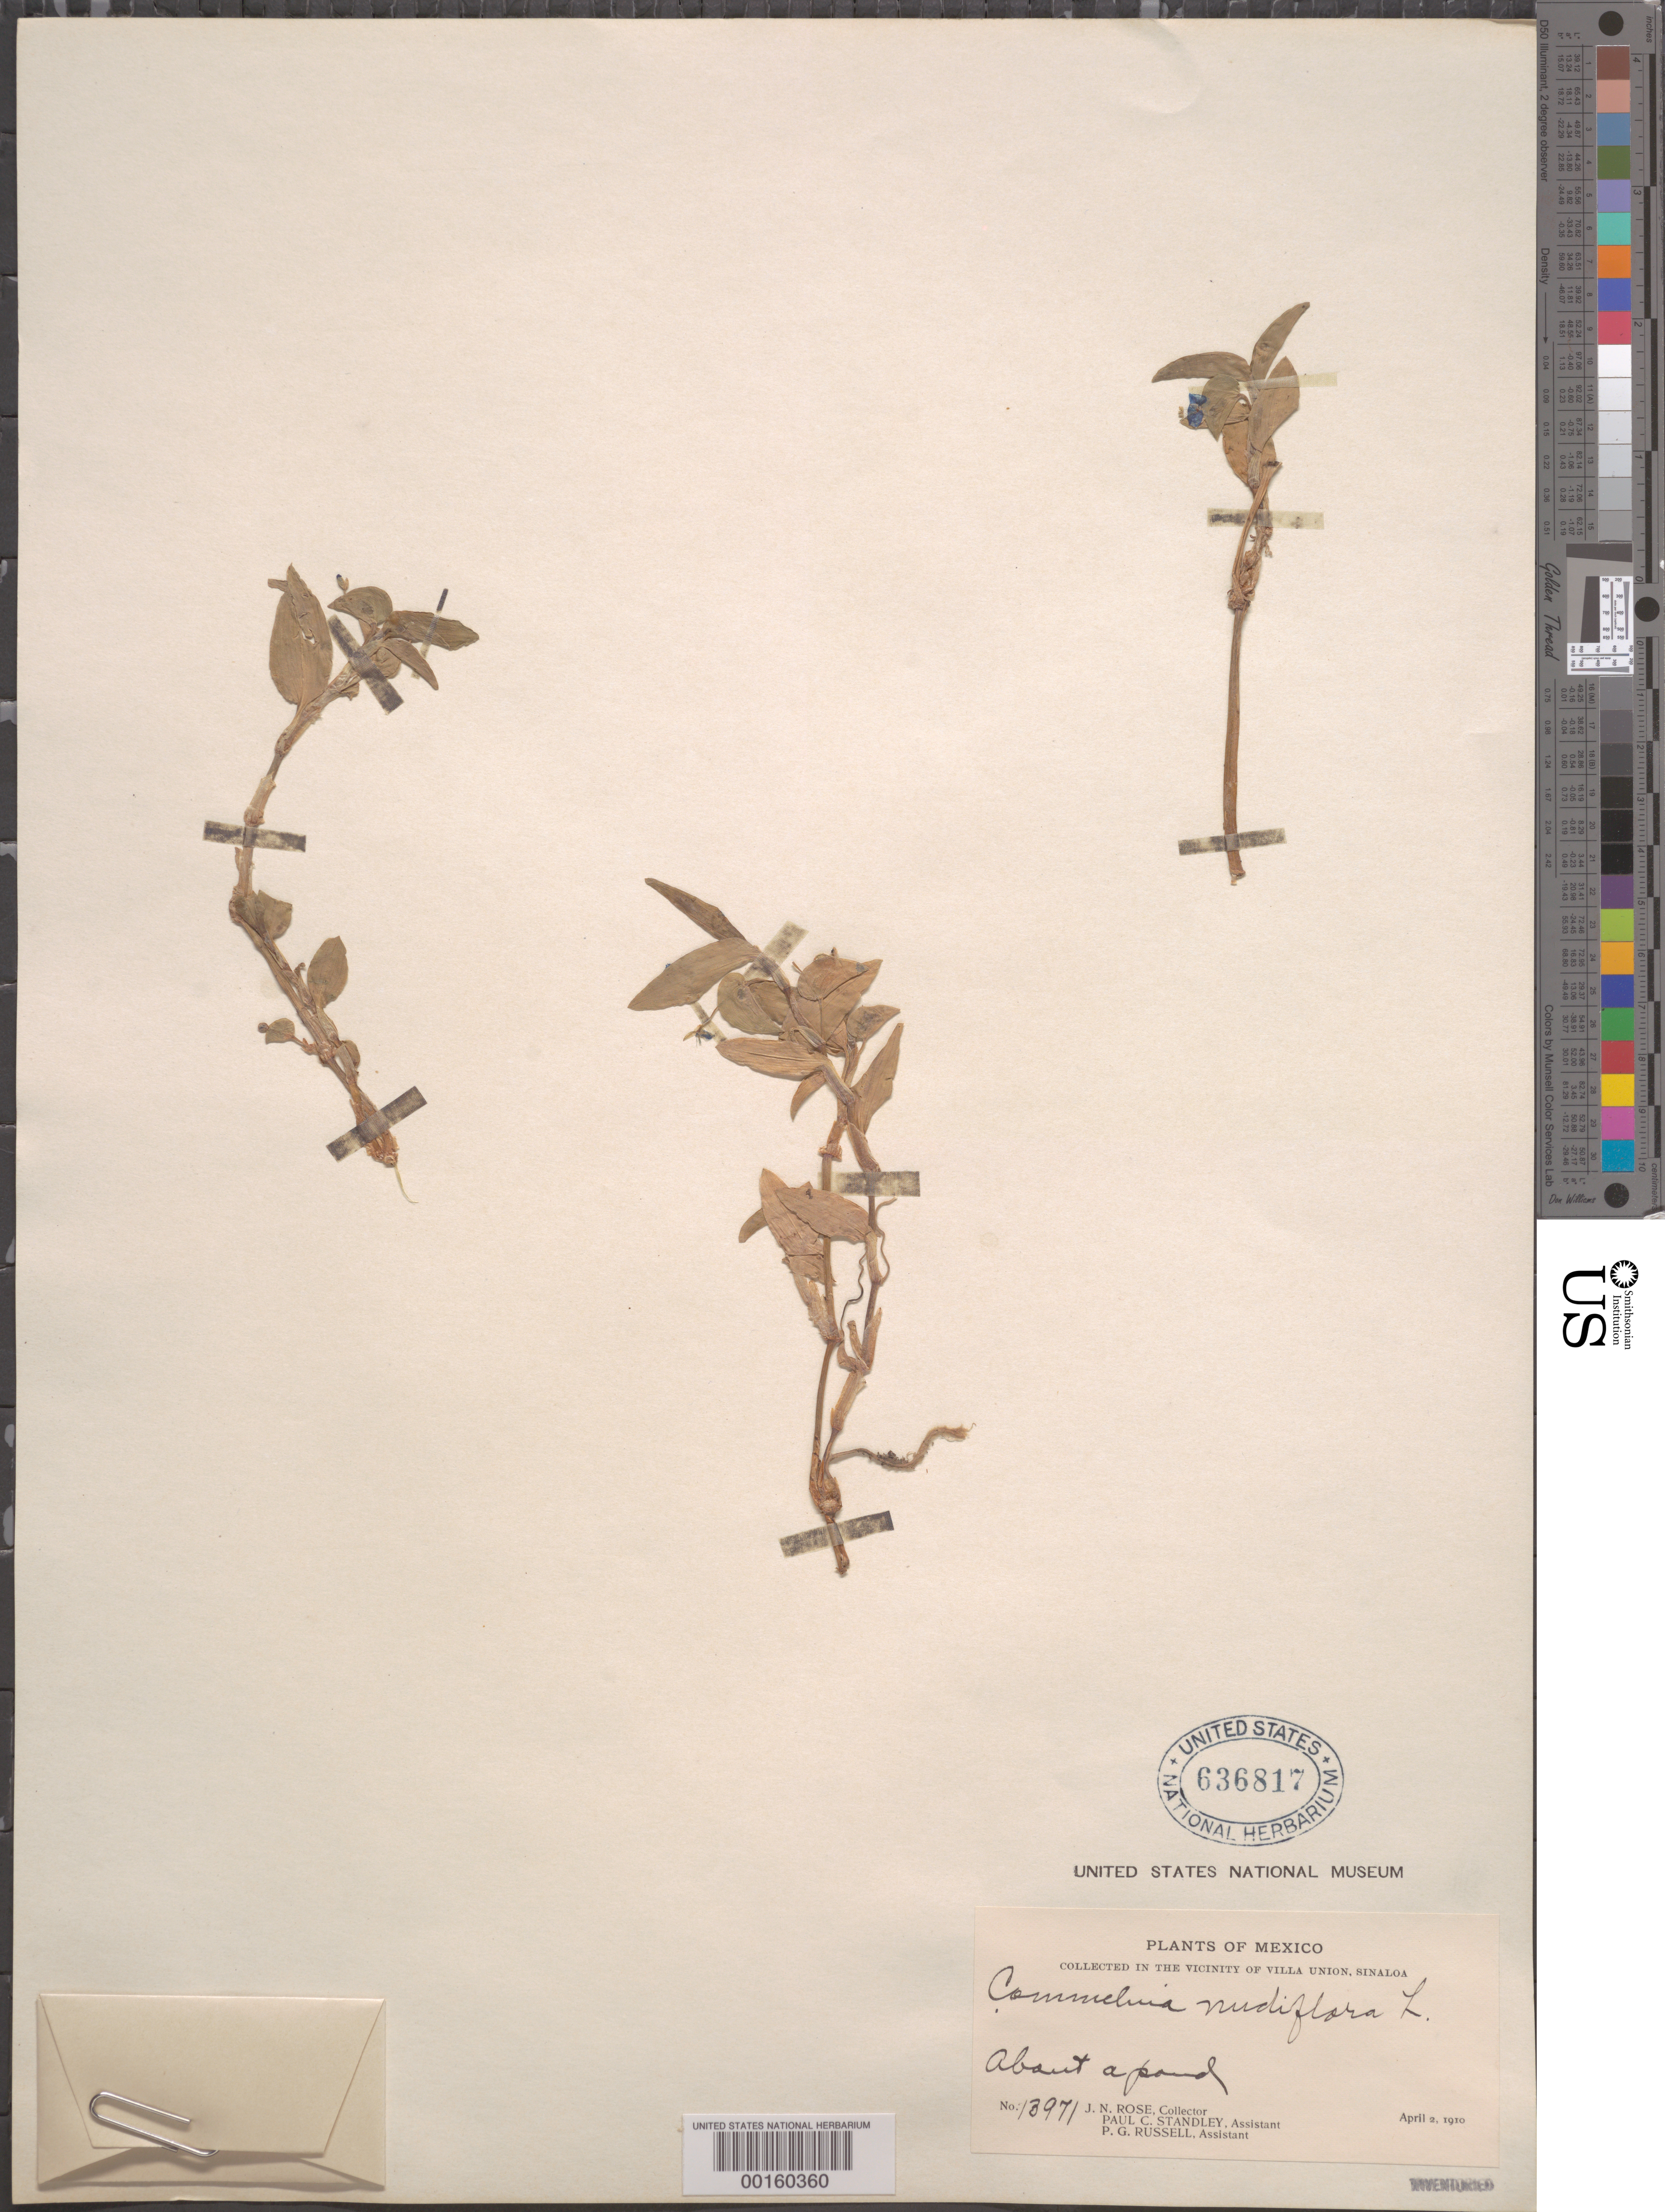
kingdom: Plantae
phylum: Tracheophyta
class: Liliopsida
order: Commelinales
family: Commelinaceae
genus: Commelina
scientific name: Commelina diffusa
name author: Burm. f.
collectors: J. N. Rose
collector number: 13971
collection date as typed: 02 Apr 1910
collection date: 1910-04-02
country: Mexico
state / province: Sinaloa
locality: Villa union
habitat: Wet soil; around a pond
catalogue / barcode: US 636817